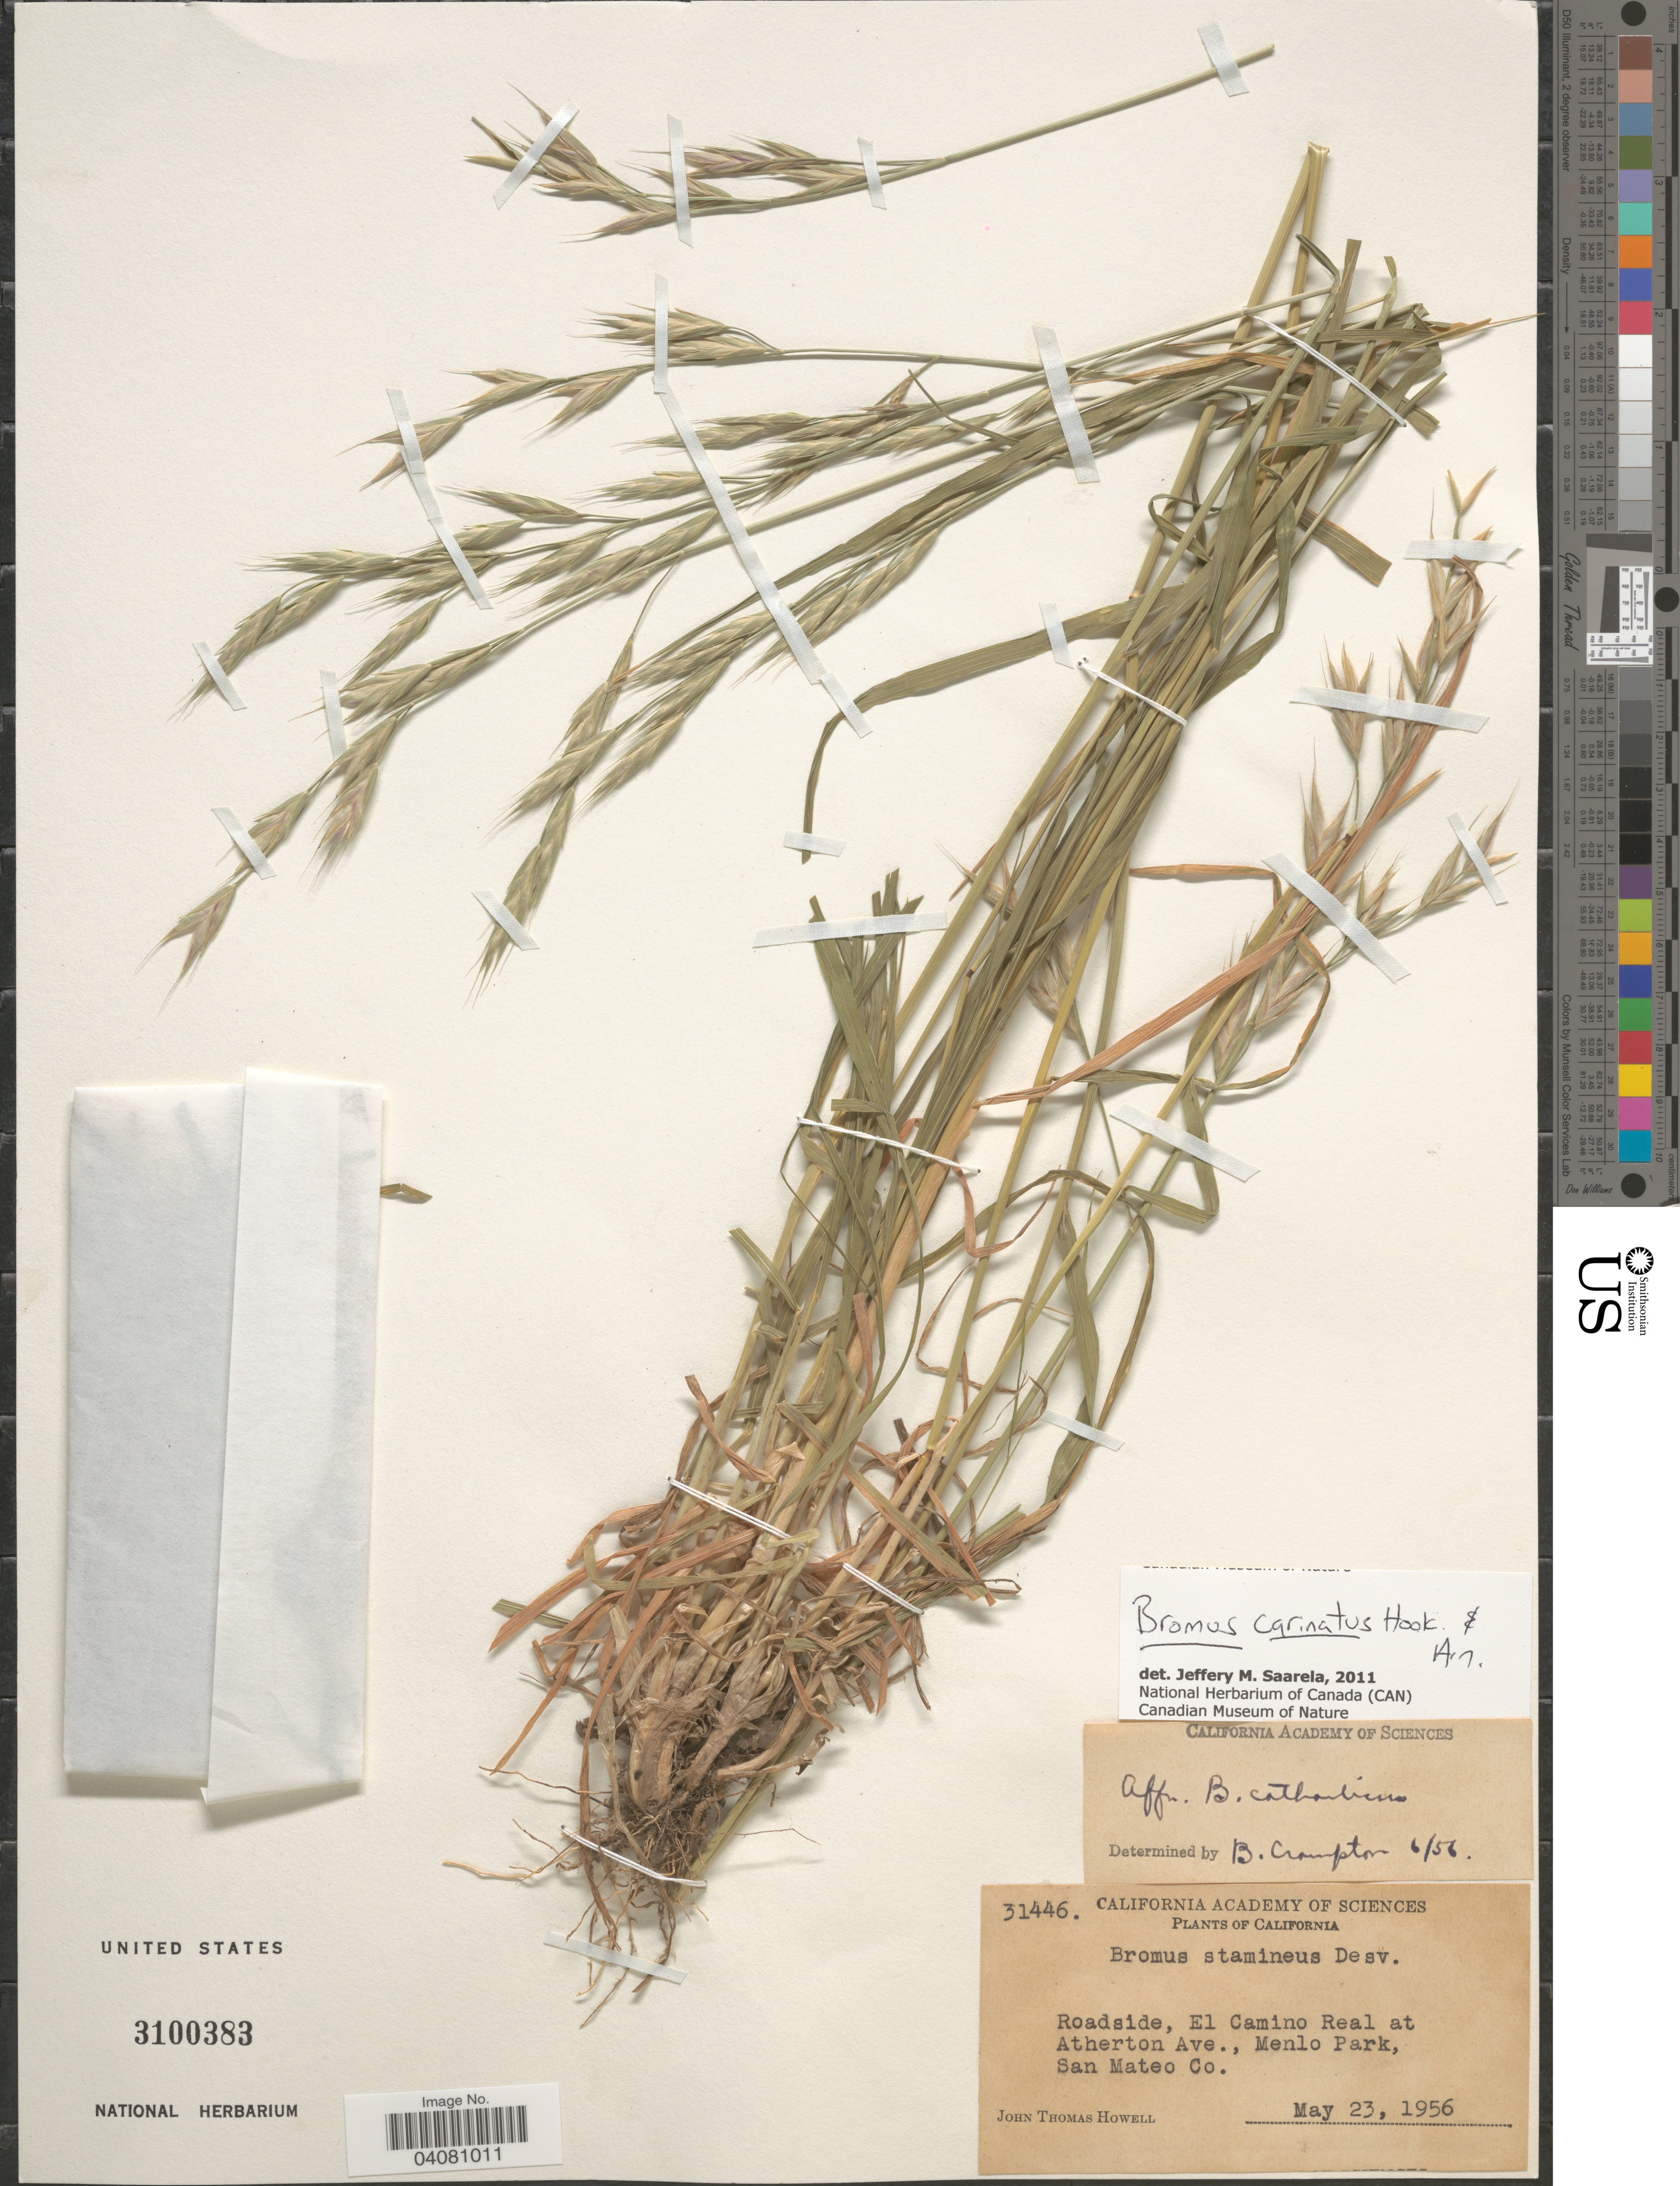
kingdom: Plantae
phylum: Tracheophyta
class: Liliopsida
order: Poales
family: Poaceae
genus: Bromus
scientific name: Bromus carinatus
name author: Hook. & Arn.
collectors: J. T. Howell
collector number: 31446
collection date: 1956-05-23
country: United States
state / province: California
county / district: San Mateo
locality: Roadside, El Camino Real at Atherton Ave., Menlo Park, San Mateo Co.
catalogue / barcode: US 3100383